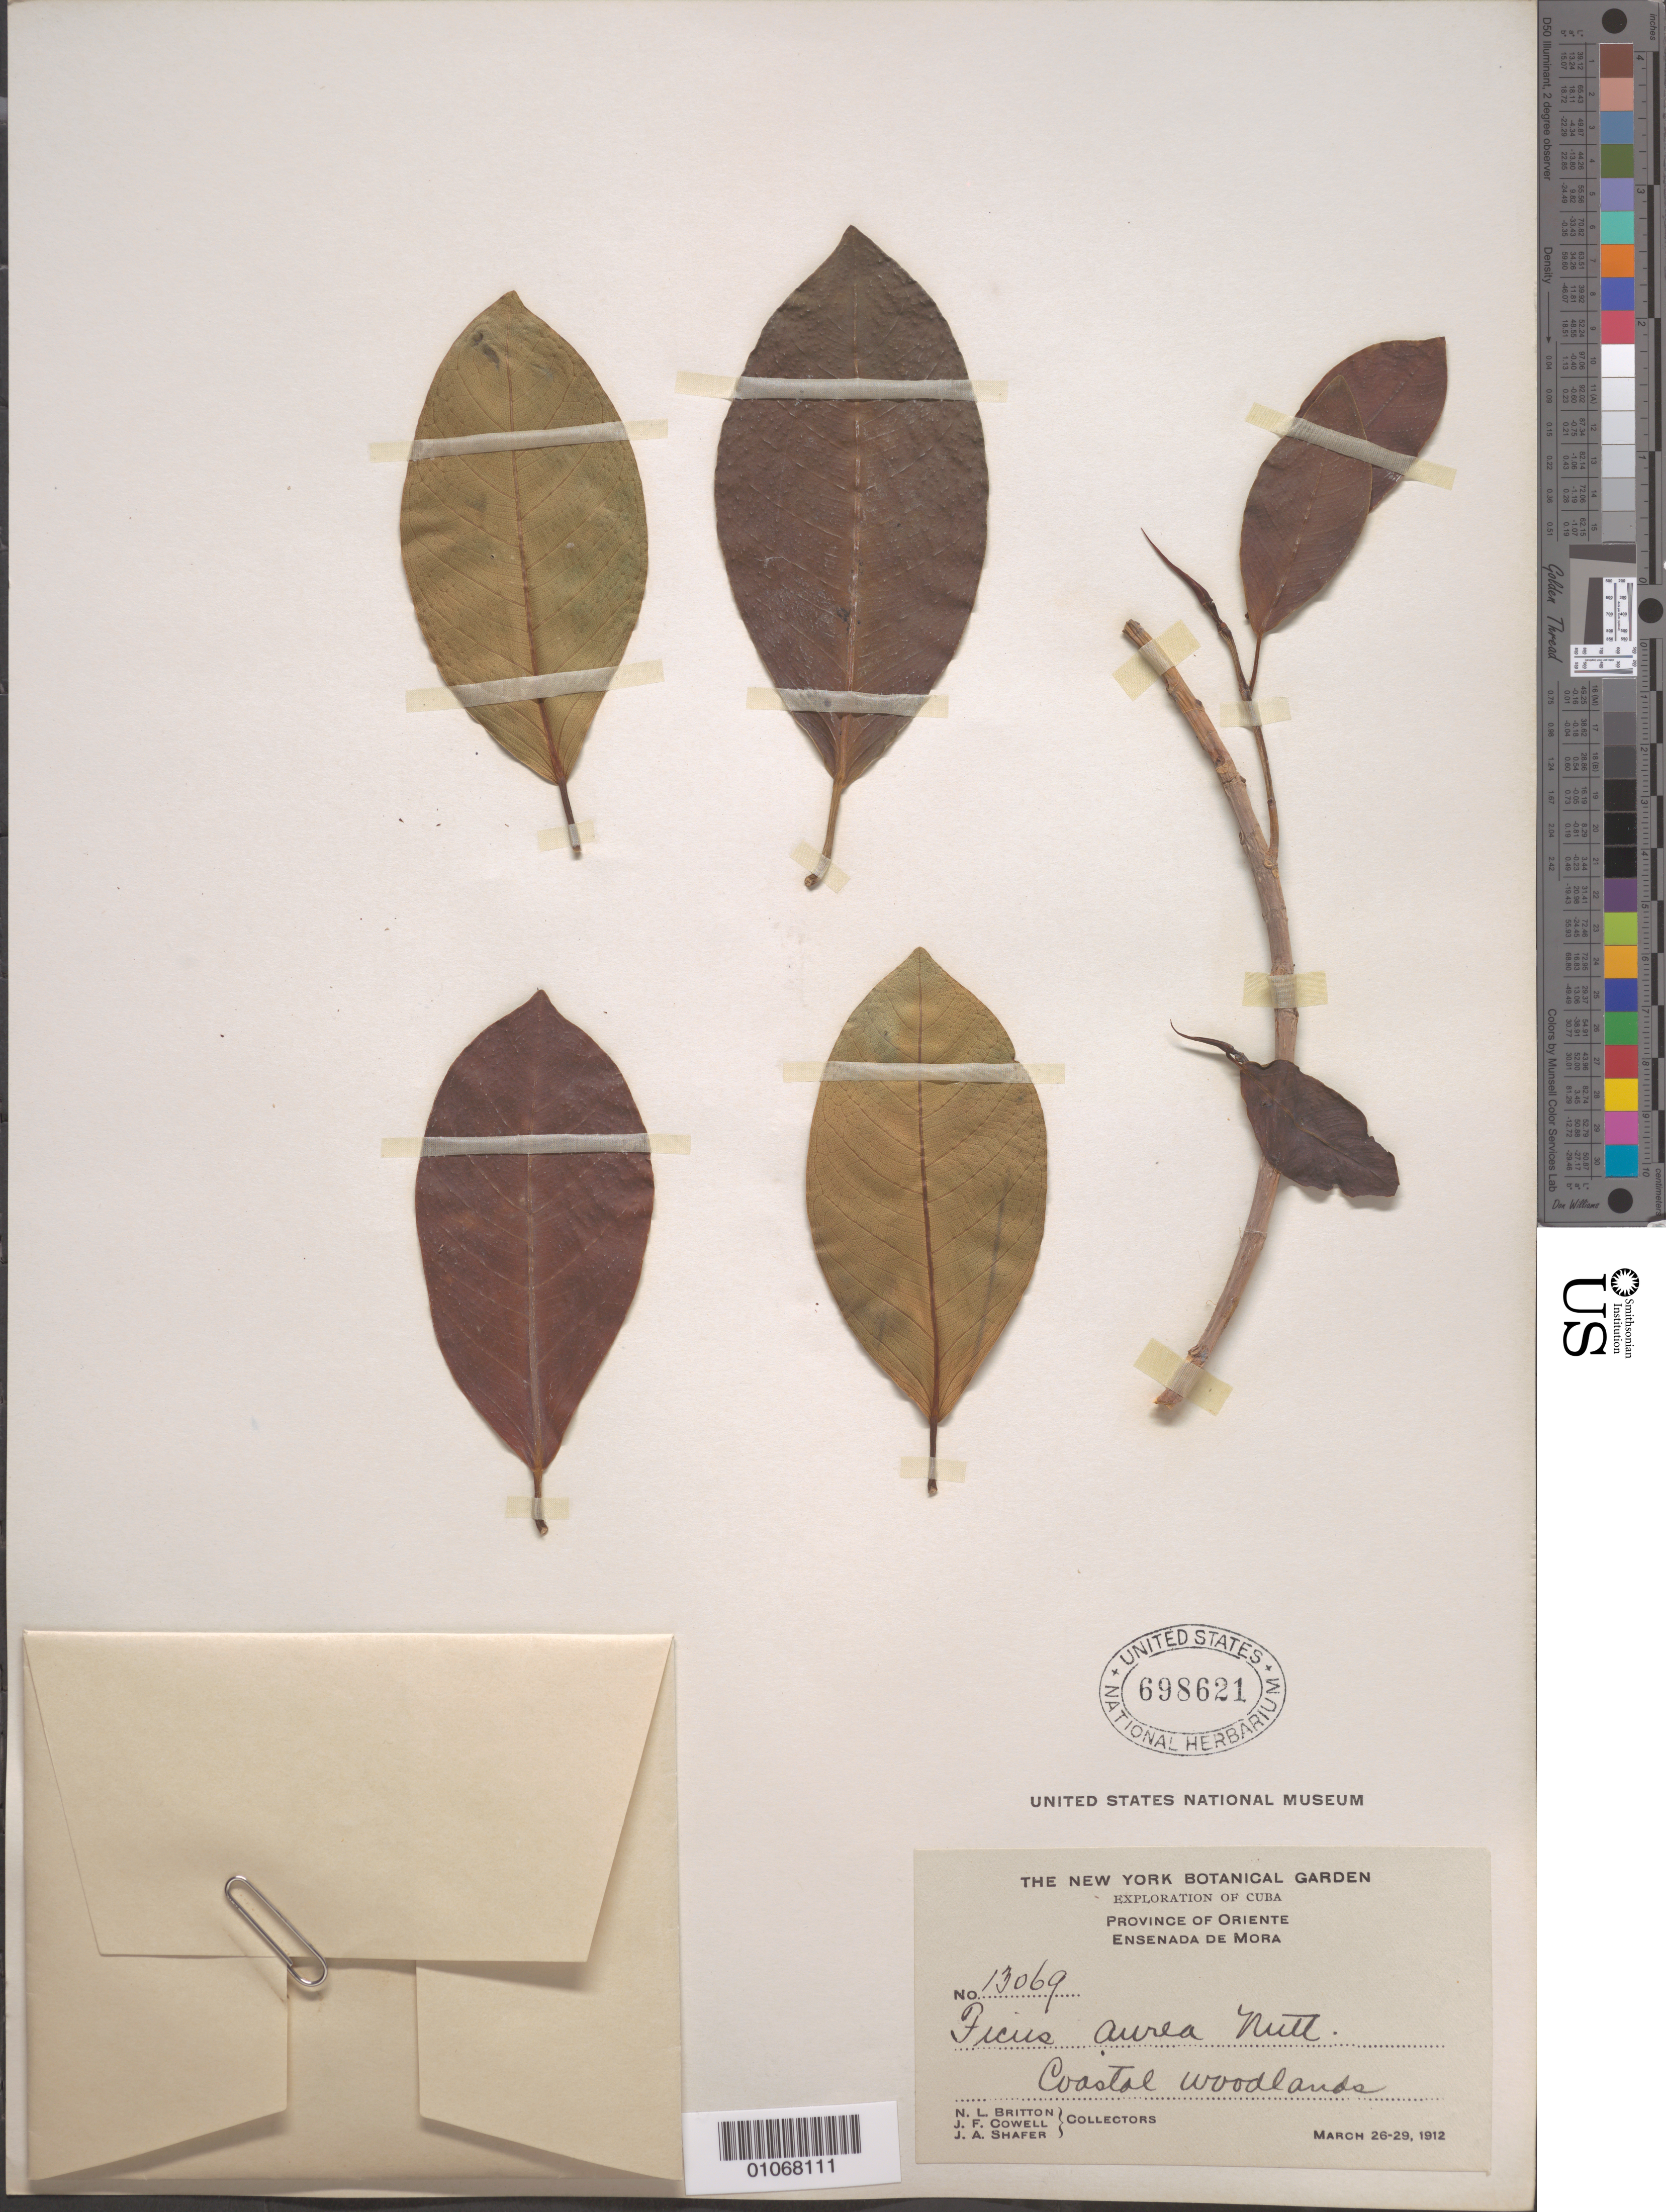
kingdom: Plantae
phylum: Tracheophyta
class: Magnoliopsida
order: Rosales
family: Moraceae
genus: Ficus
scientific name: Ficus aurea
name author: Nutt.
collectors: J. F. Cowell & J. A. Shafer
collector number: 13069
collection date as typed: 26 Mar 1912 to 29 Mar 1912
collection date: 1912-03-26/1912-03-29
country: Cuba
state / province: Oriente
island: Cuba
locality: Ensenada de Mora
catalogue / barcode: US 698621